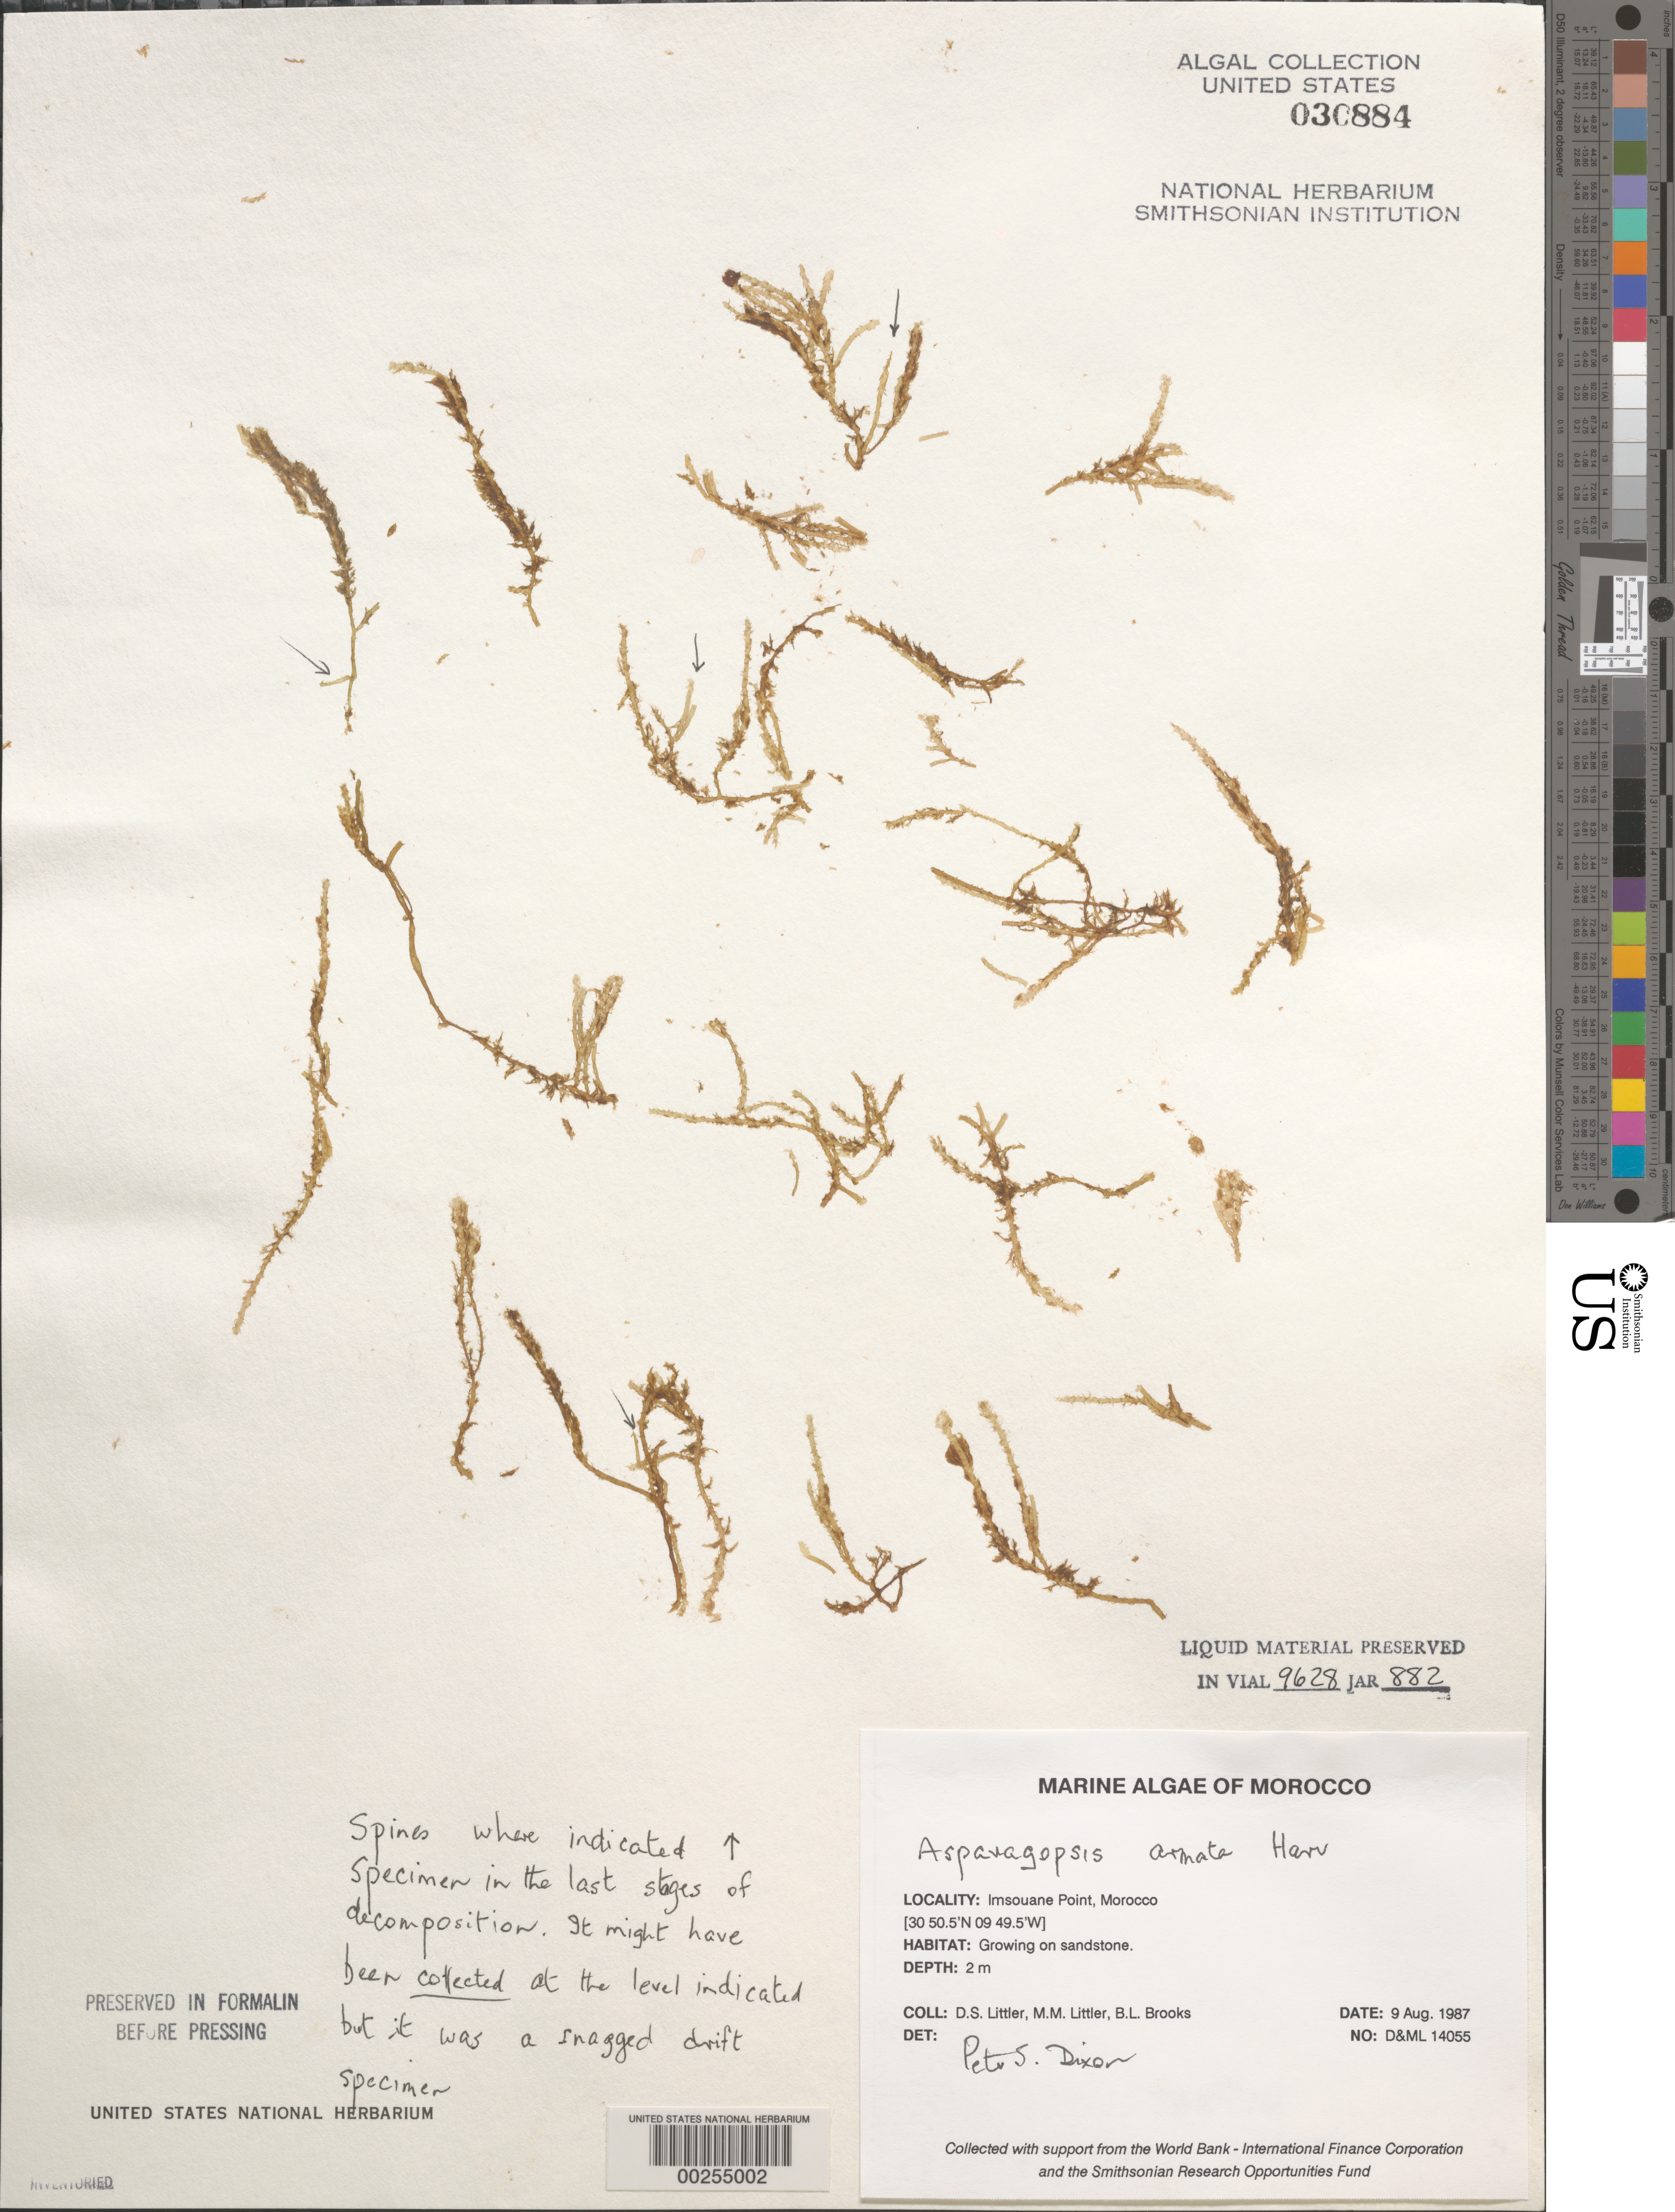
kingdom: Plantae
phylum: Rhodophyta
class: Florideophyceae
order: Bonnemaisoniales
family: Bonnemaisoniaceae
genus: Asparagopsis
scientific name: Asparagopsis armata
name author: Harv.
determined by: Dixon, P. S.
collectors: D. S. Littler, M. M. Littler & B. Brooks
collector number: D&ML 14055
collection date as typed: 09 Aug 1987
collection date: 1987-08-09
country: Morocco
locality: Imsouane Point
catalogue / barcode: US 30884